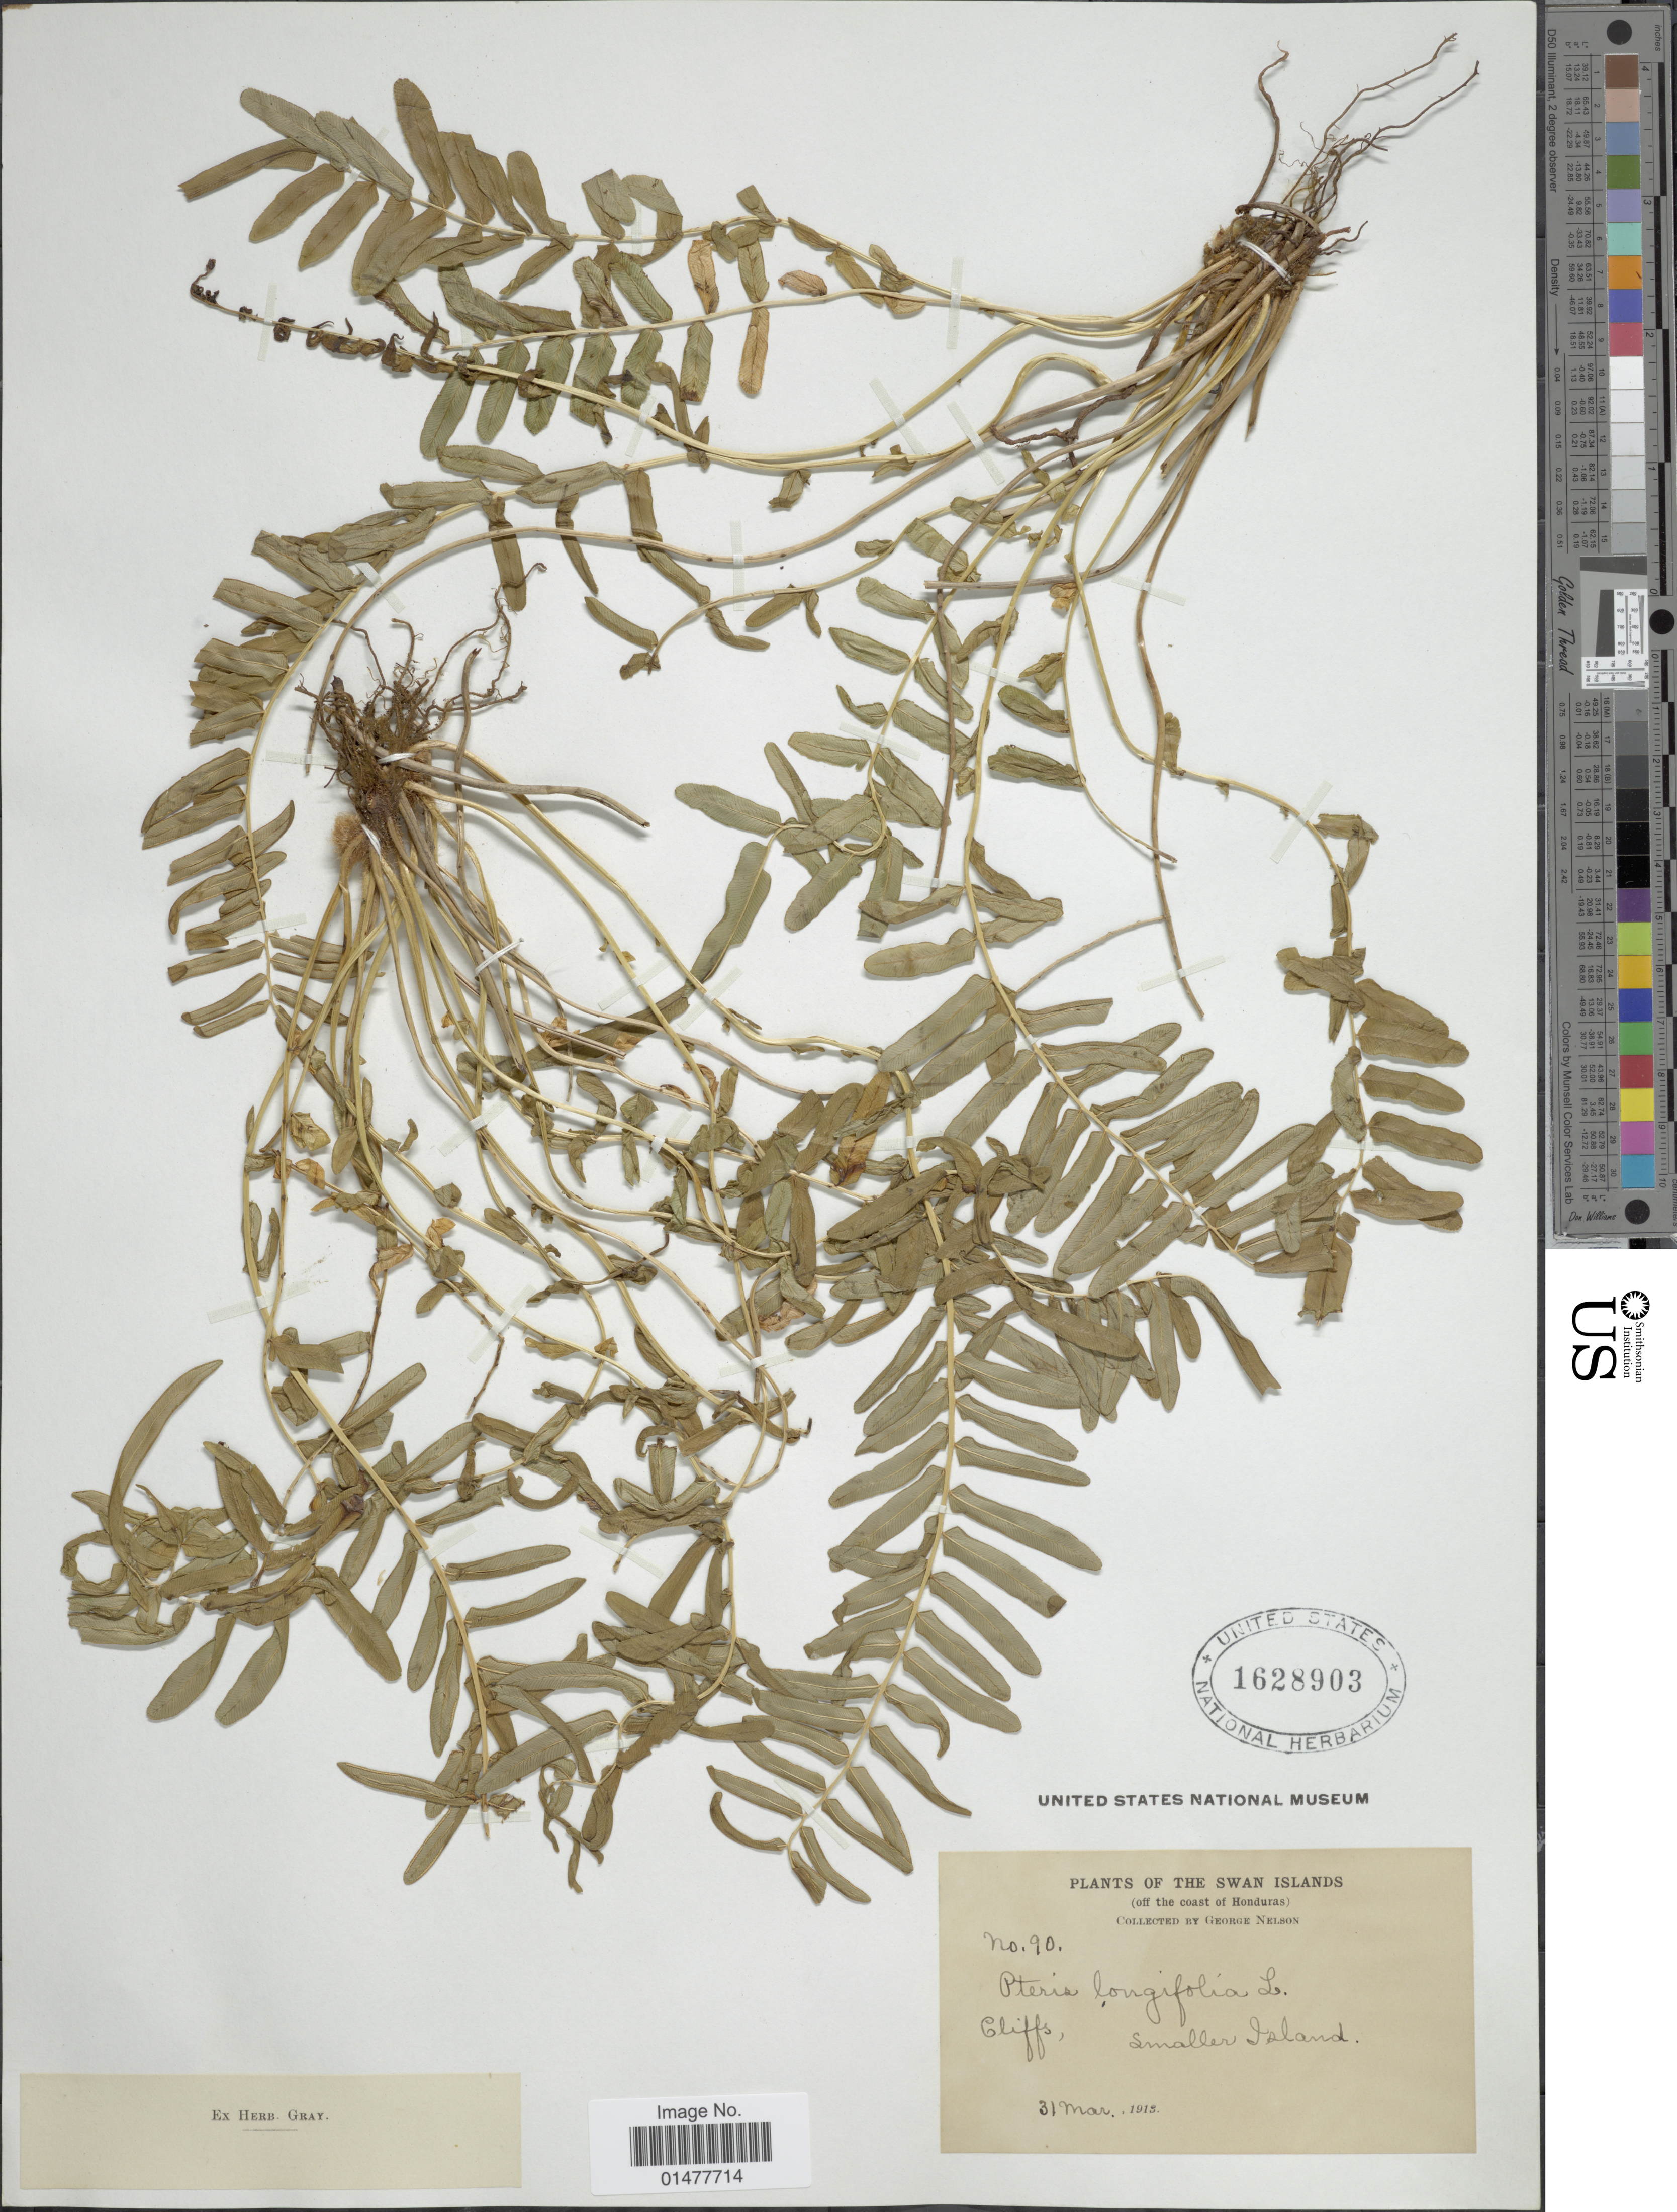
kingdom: Plantae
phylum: Tracheophyta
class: Polypodiopsida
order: Polypodiales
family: Pteridaceae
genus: Pteris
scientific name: Pteris longifolia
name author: L.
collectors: G. Nelson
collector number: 90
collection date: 1913-03-31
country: Honduras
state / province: Islas de la Bahía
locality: Swan Islands (off the coast of Honduras), Smaller Island.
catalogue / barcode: US 1628903